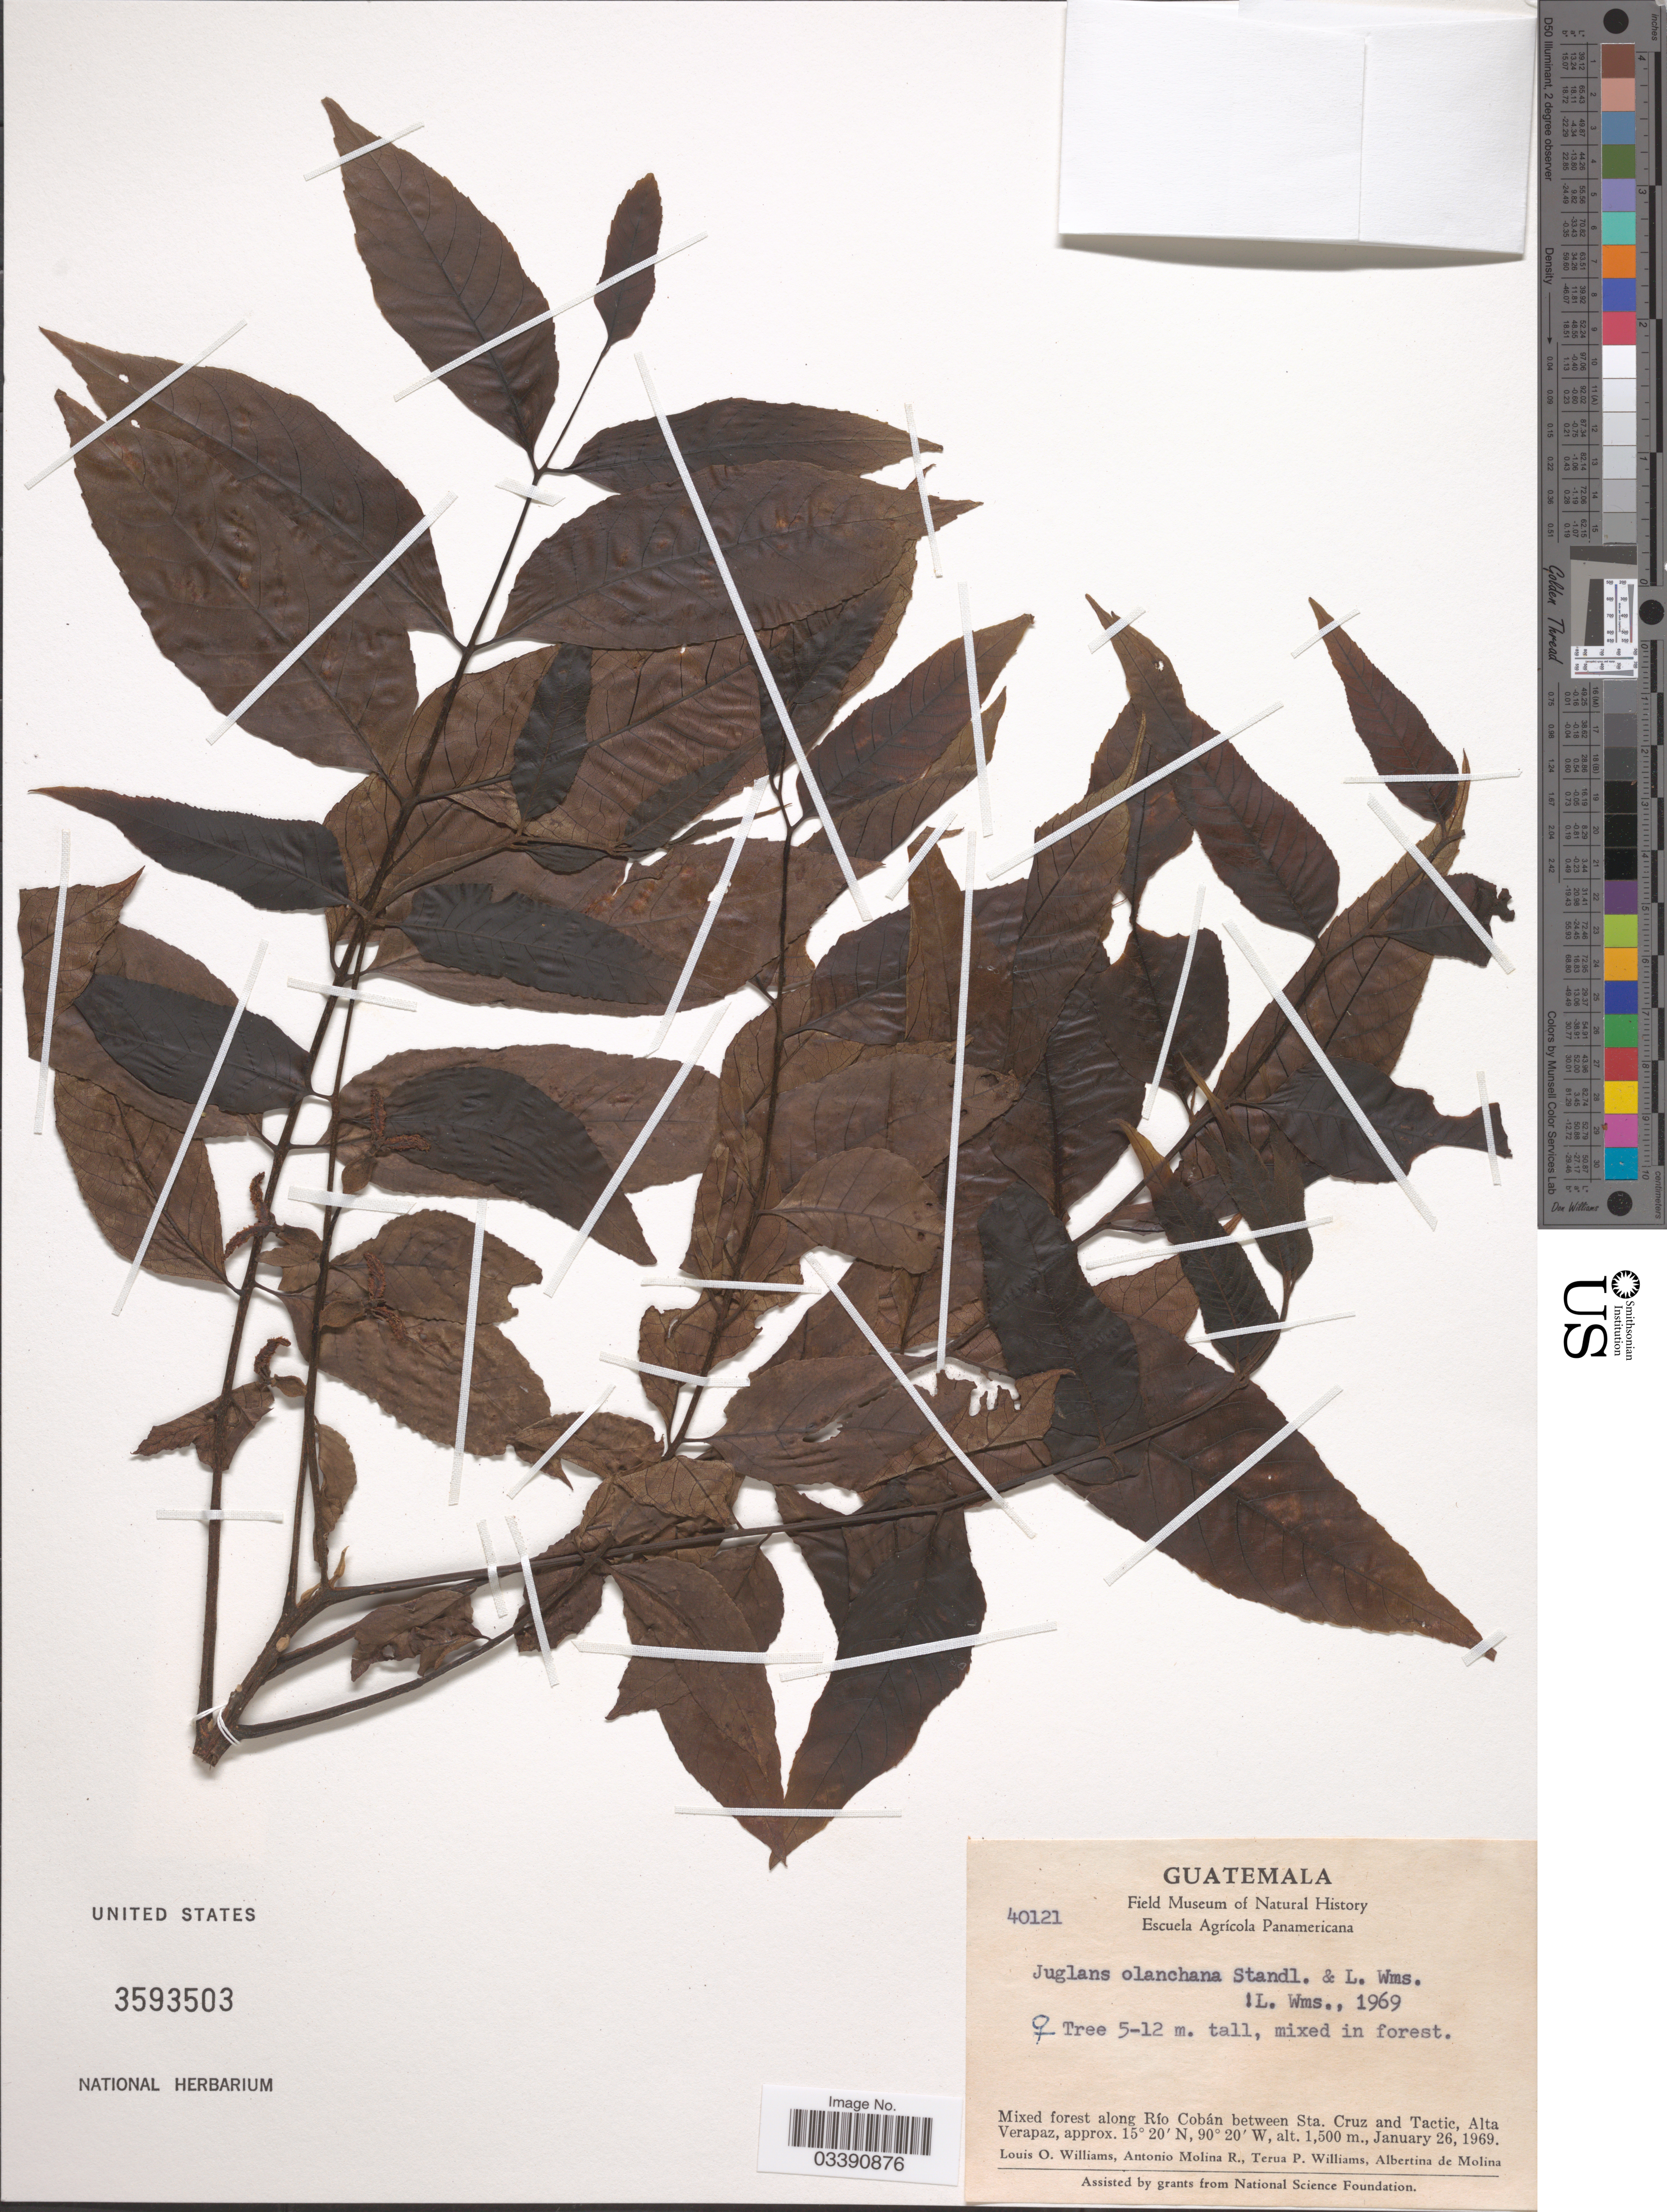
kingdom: Plantae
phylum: Tracheophyta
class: Magnoliopsida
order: Fagales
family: Juglandaceae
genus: Juglans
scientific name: Juglans olanchana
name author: Standl. & L.O. Williams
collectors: L. O. Williams, A. Molina R., T. Williams & A. R. Molina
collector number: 40121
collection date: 1969-01-26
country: Guatemala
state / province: Alta Verapaz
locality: Along Río Cobán between Sta. Cruz and Tactic, Alta Verapaz.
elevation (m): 1500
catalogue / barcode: US 3593503